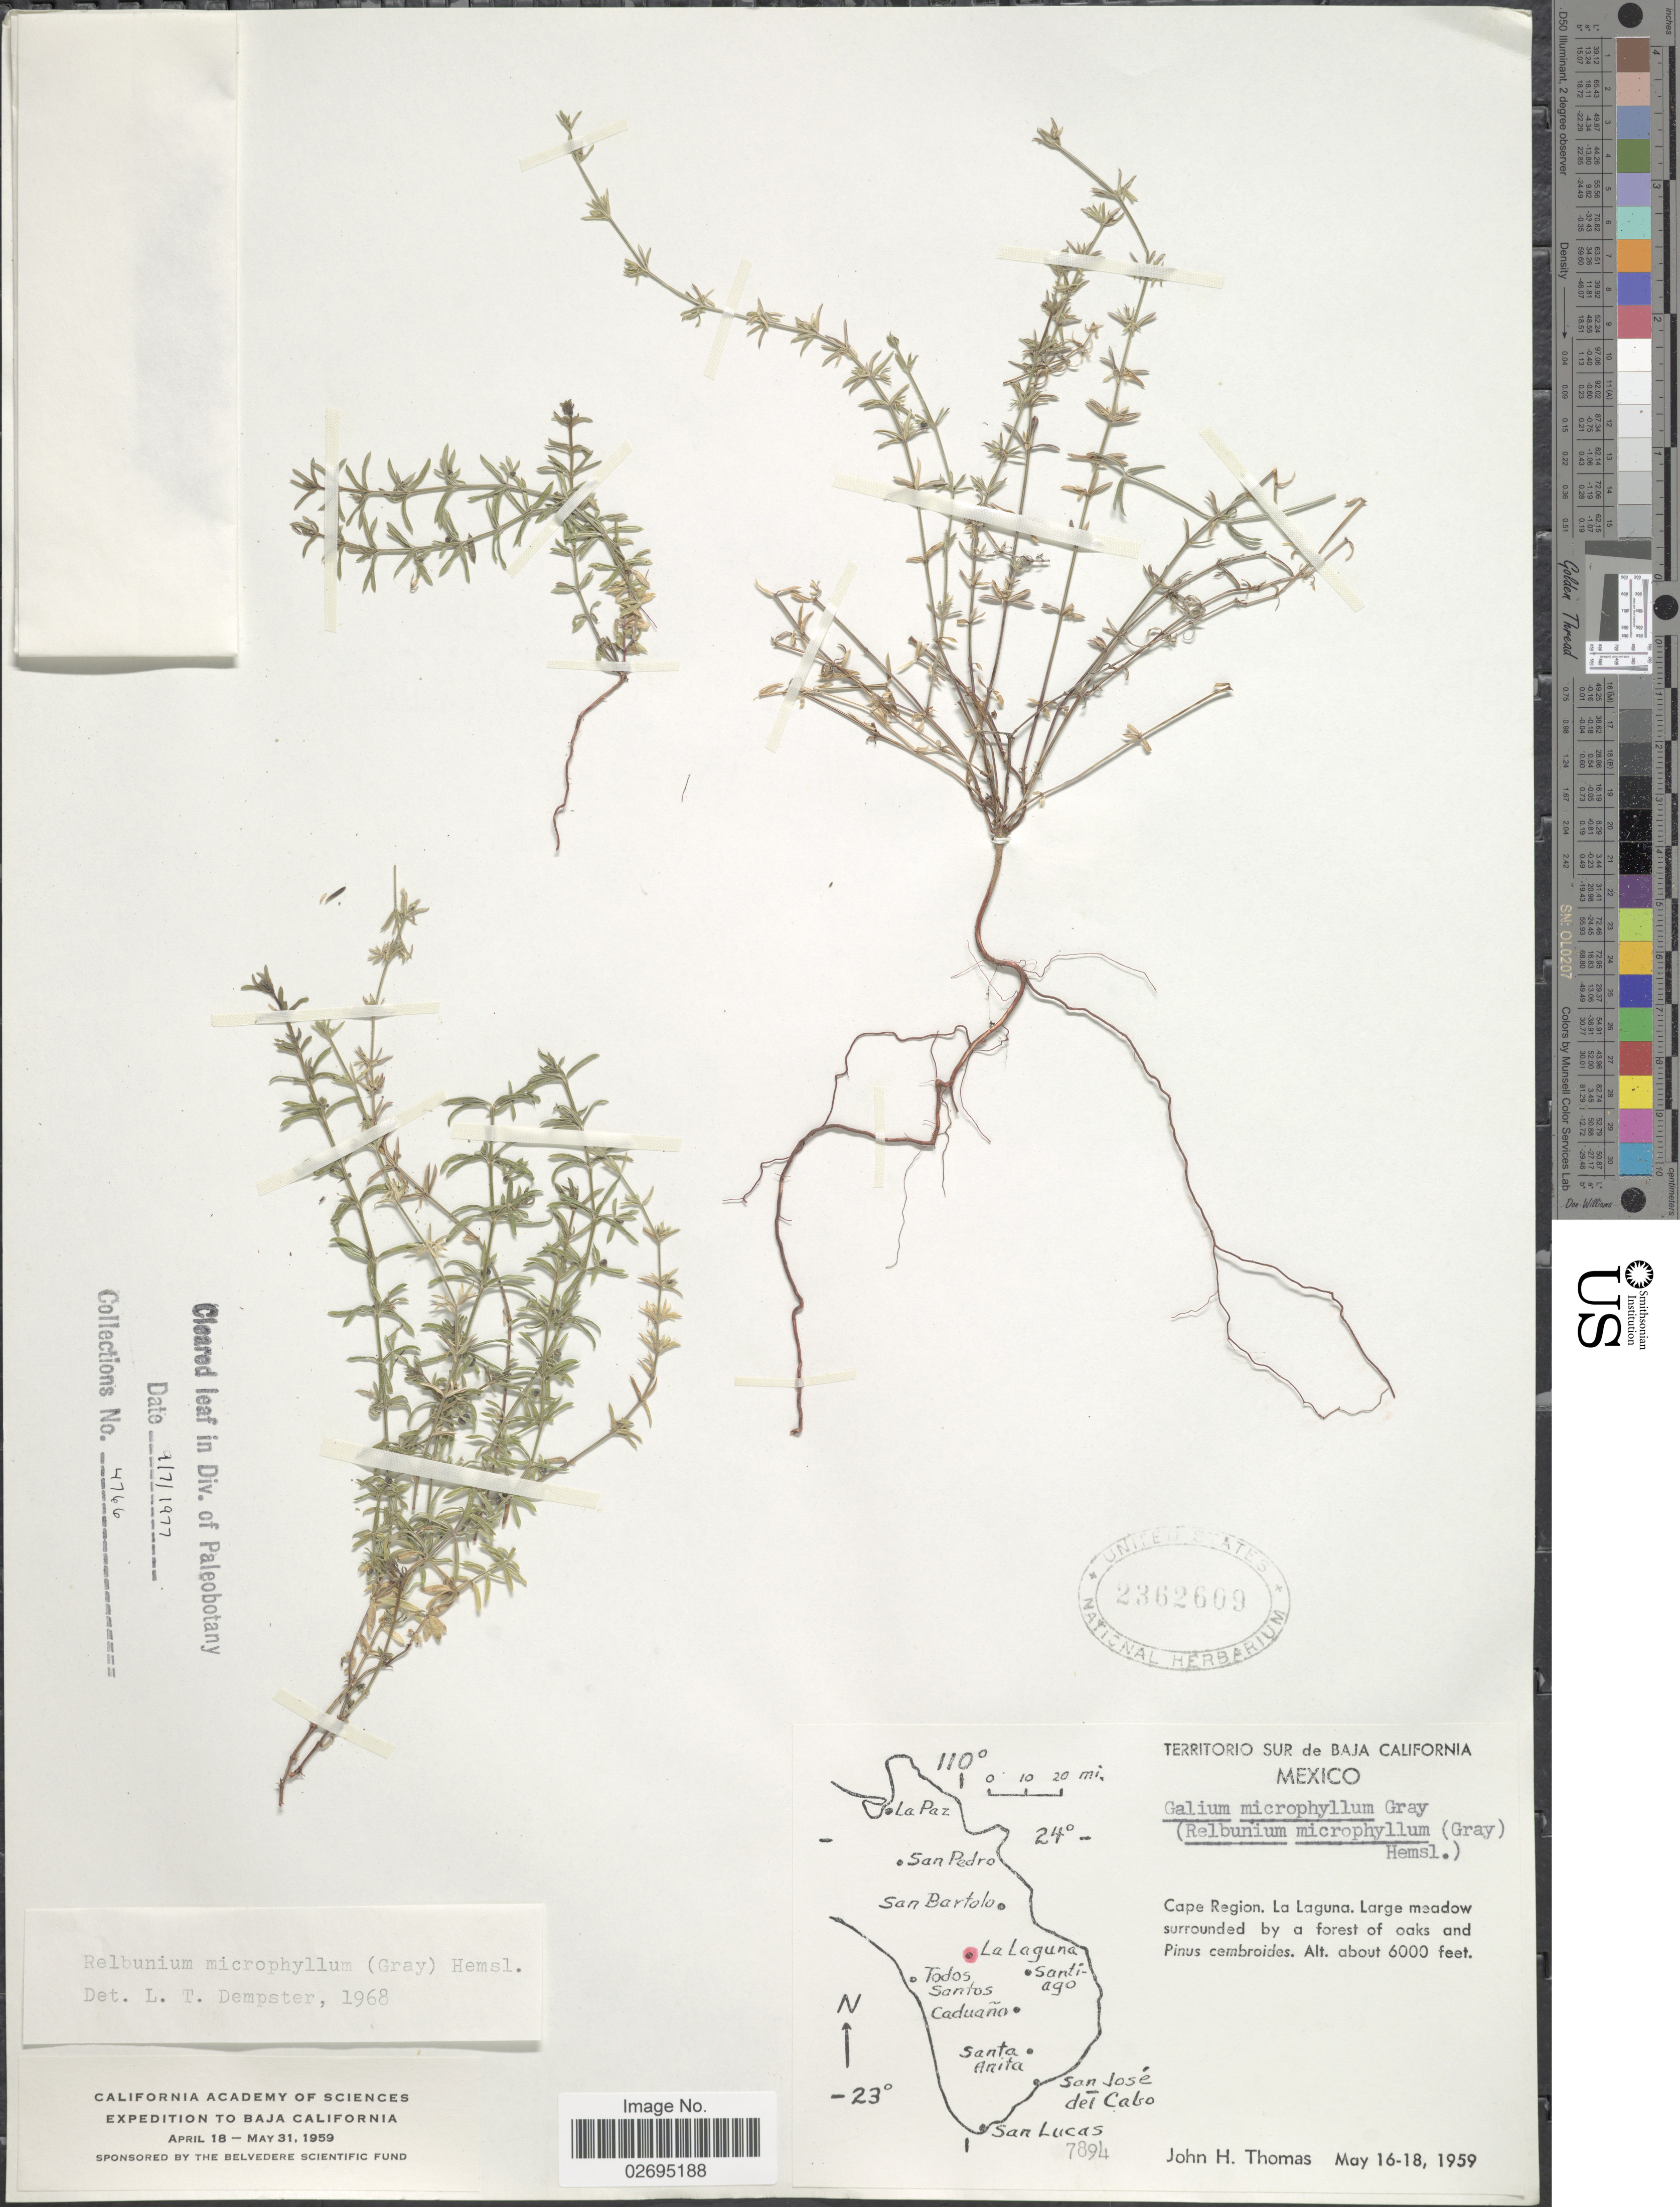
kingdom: Plantae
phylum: Tracheophyta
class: Magnoliopsida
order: Gentianales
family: Rubiaceae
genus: Galium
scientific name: Galium microphyllum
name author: A. Gray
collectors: J. H. Thomas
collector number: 7894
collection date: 1959-05-16/1959-05-18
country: Mexico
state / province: Baja California Sur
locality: Cape Region. La Laguna.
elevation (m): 1829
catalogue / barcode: US 2362669